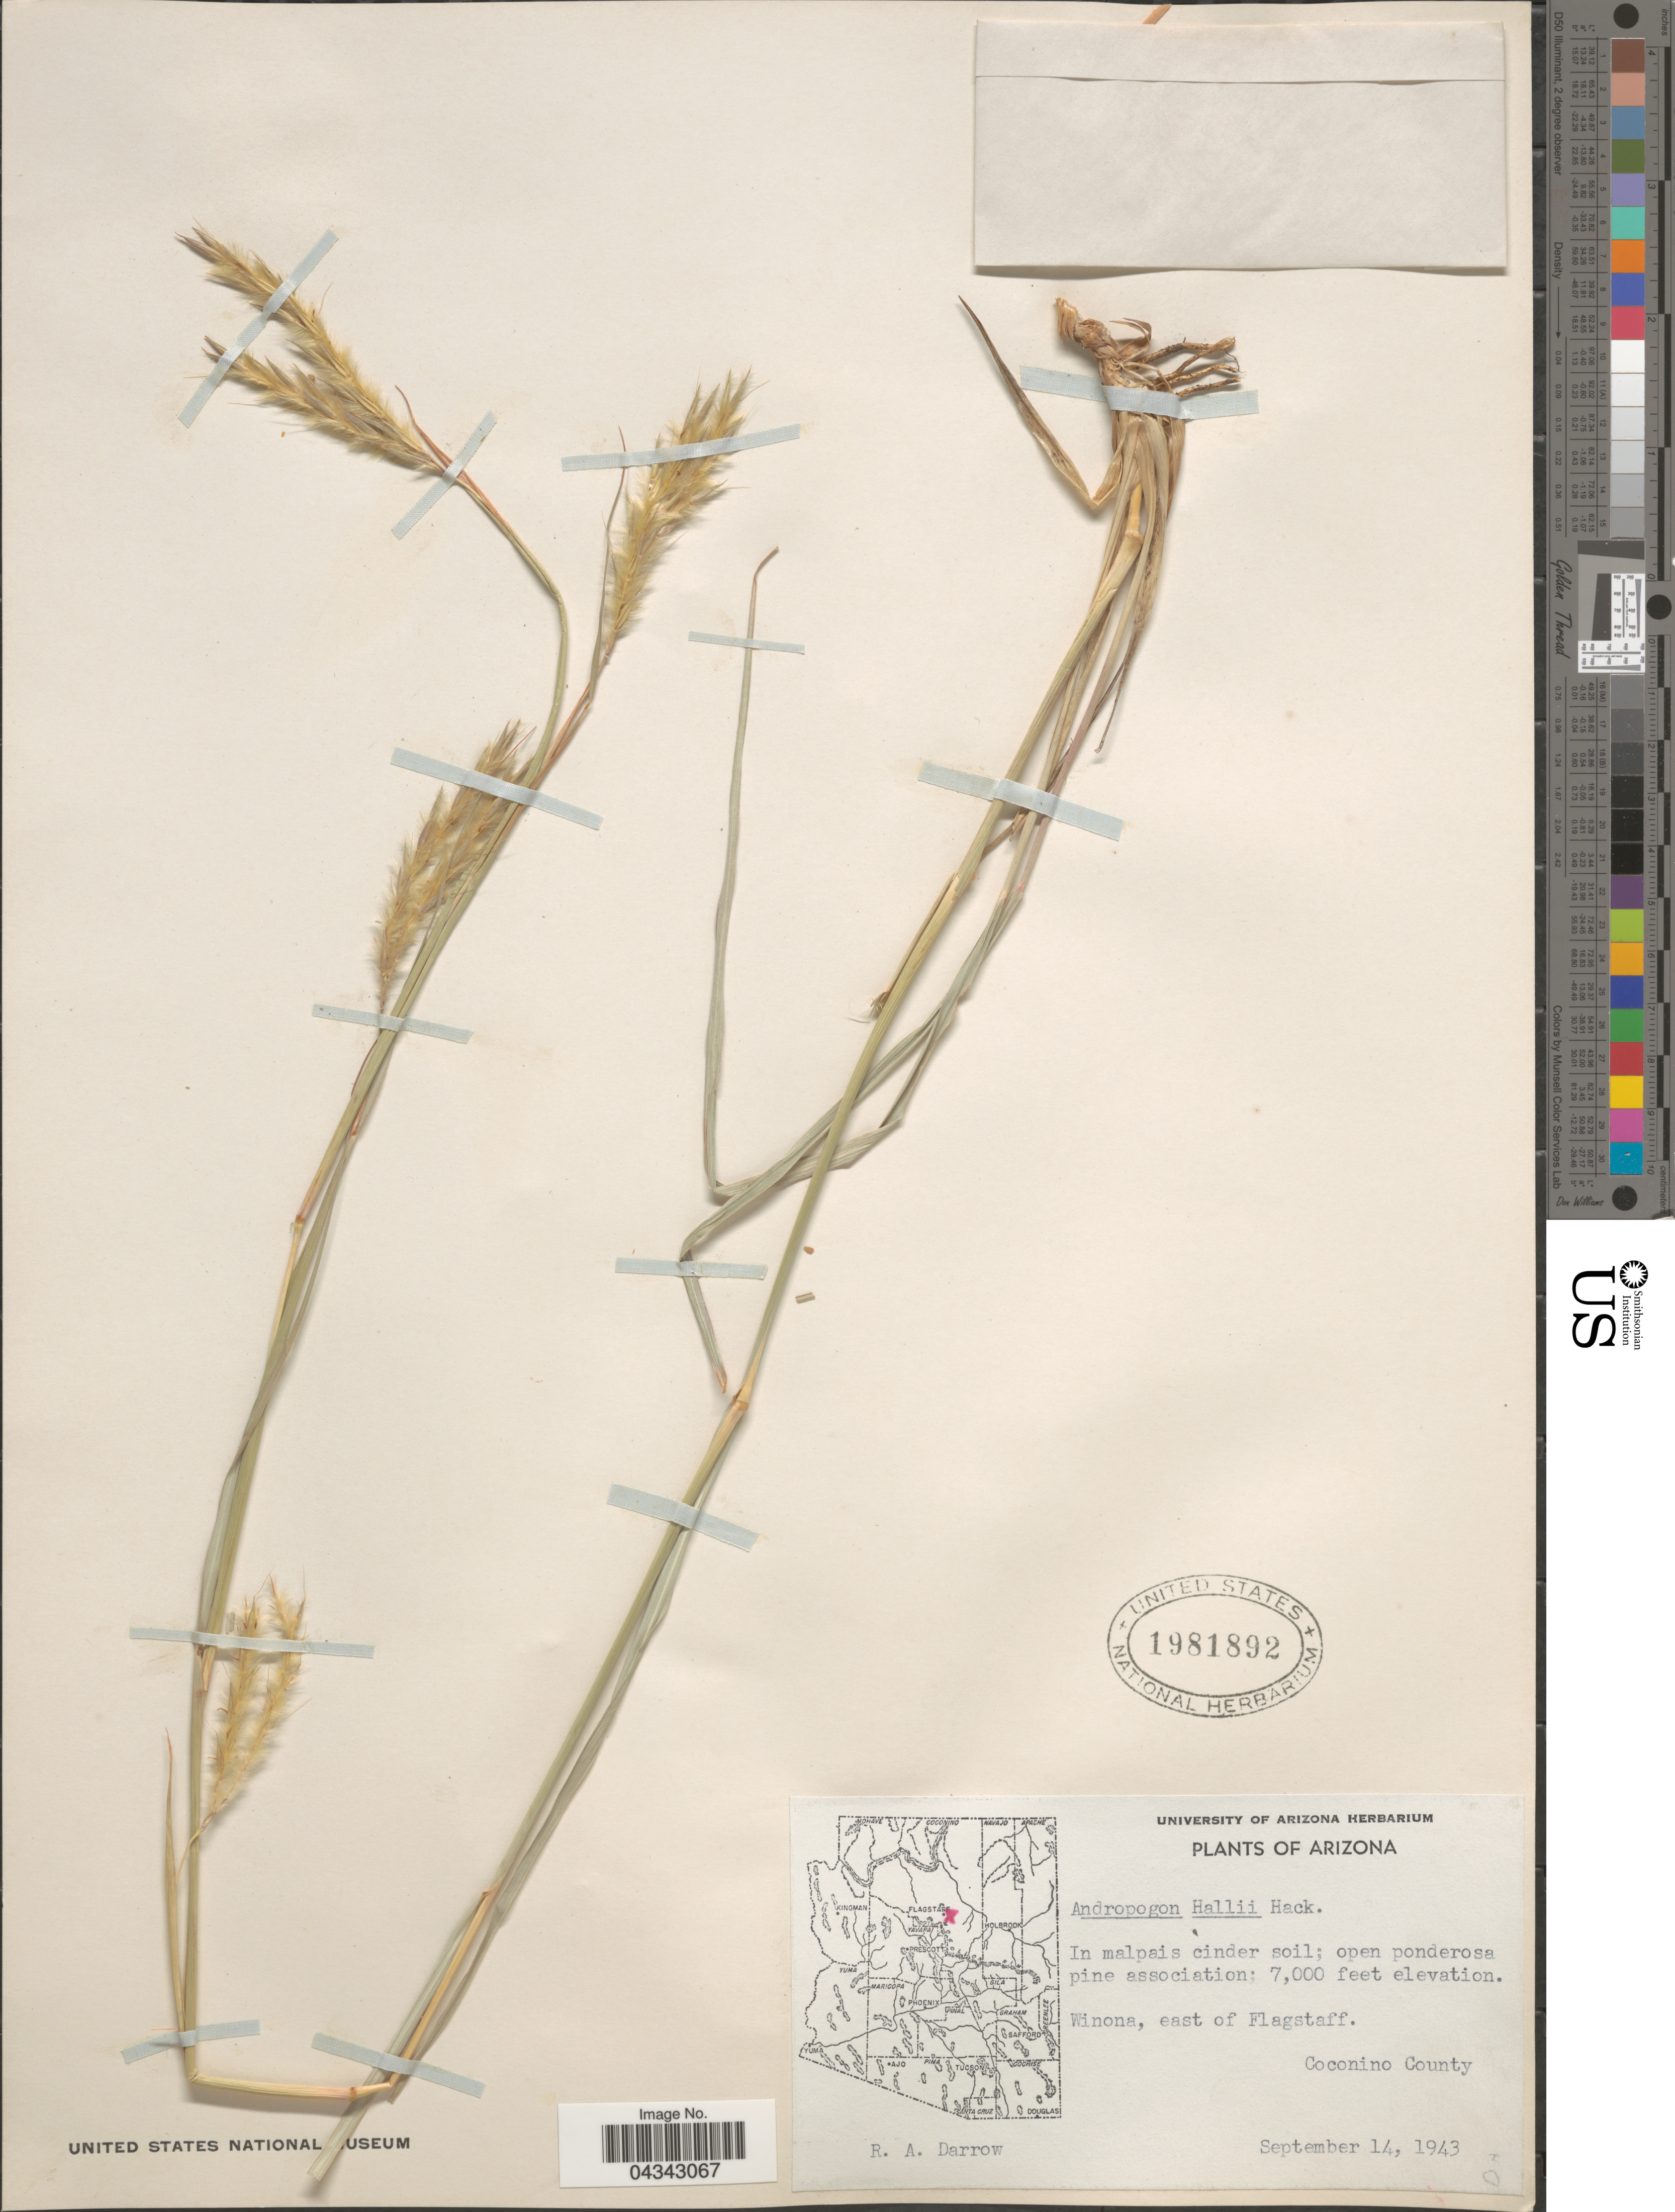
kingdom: Plantae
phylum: Tracheophyta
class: Liliopsida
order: Poales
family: Poaceae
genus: Andropogon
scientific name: Andropogon gerardii subsp. hallii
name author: (Hack.) Wipff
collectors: R. A. Darrow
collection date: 1943-09-14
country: United States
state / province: Arizona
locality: Winona, east of Flagstaff. Coconino County.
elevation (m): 2134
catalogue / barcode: US 1981892